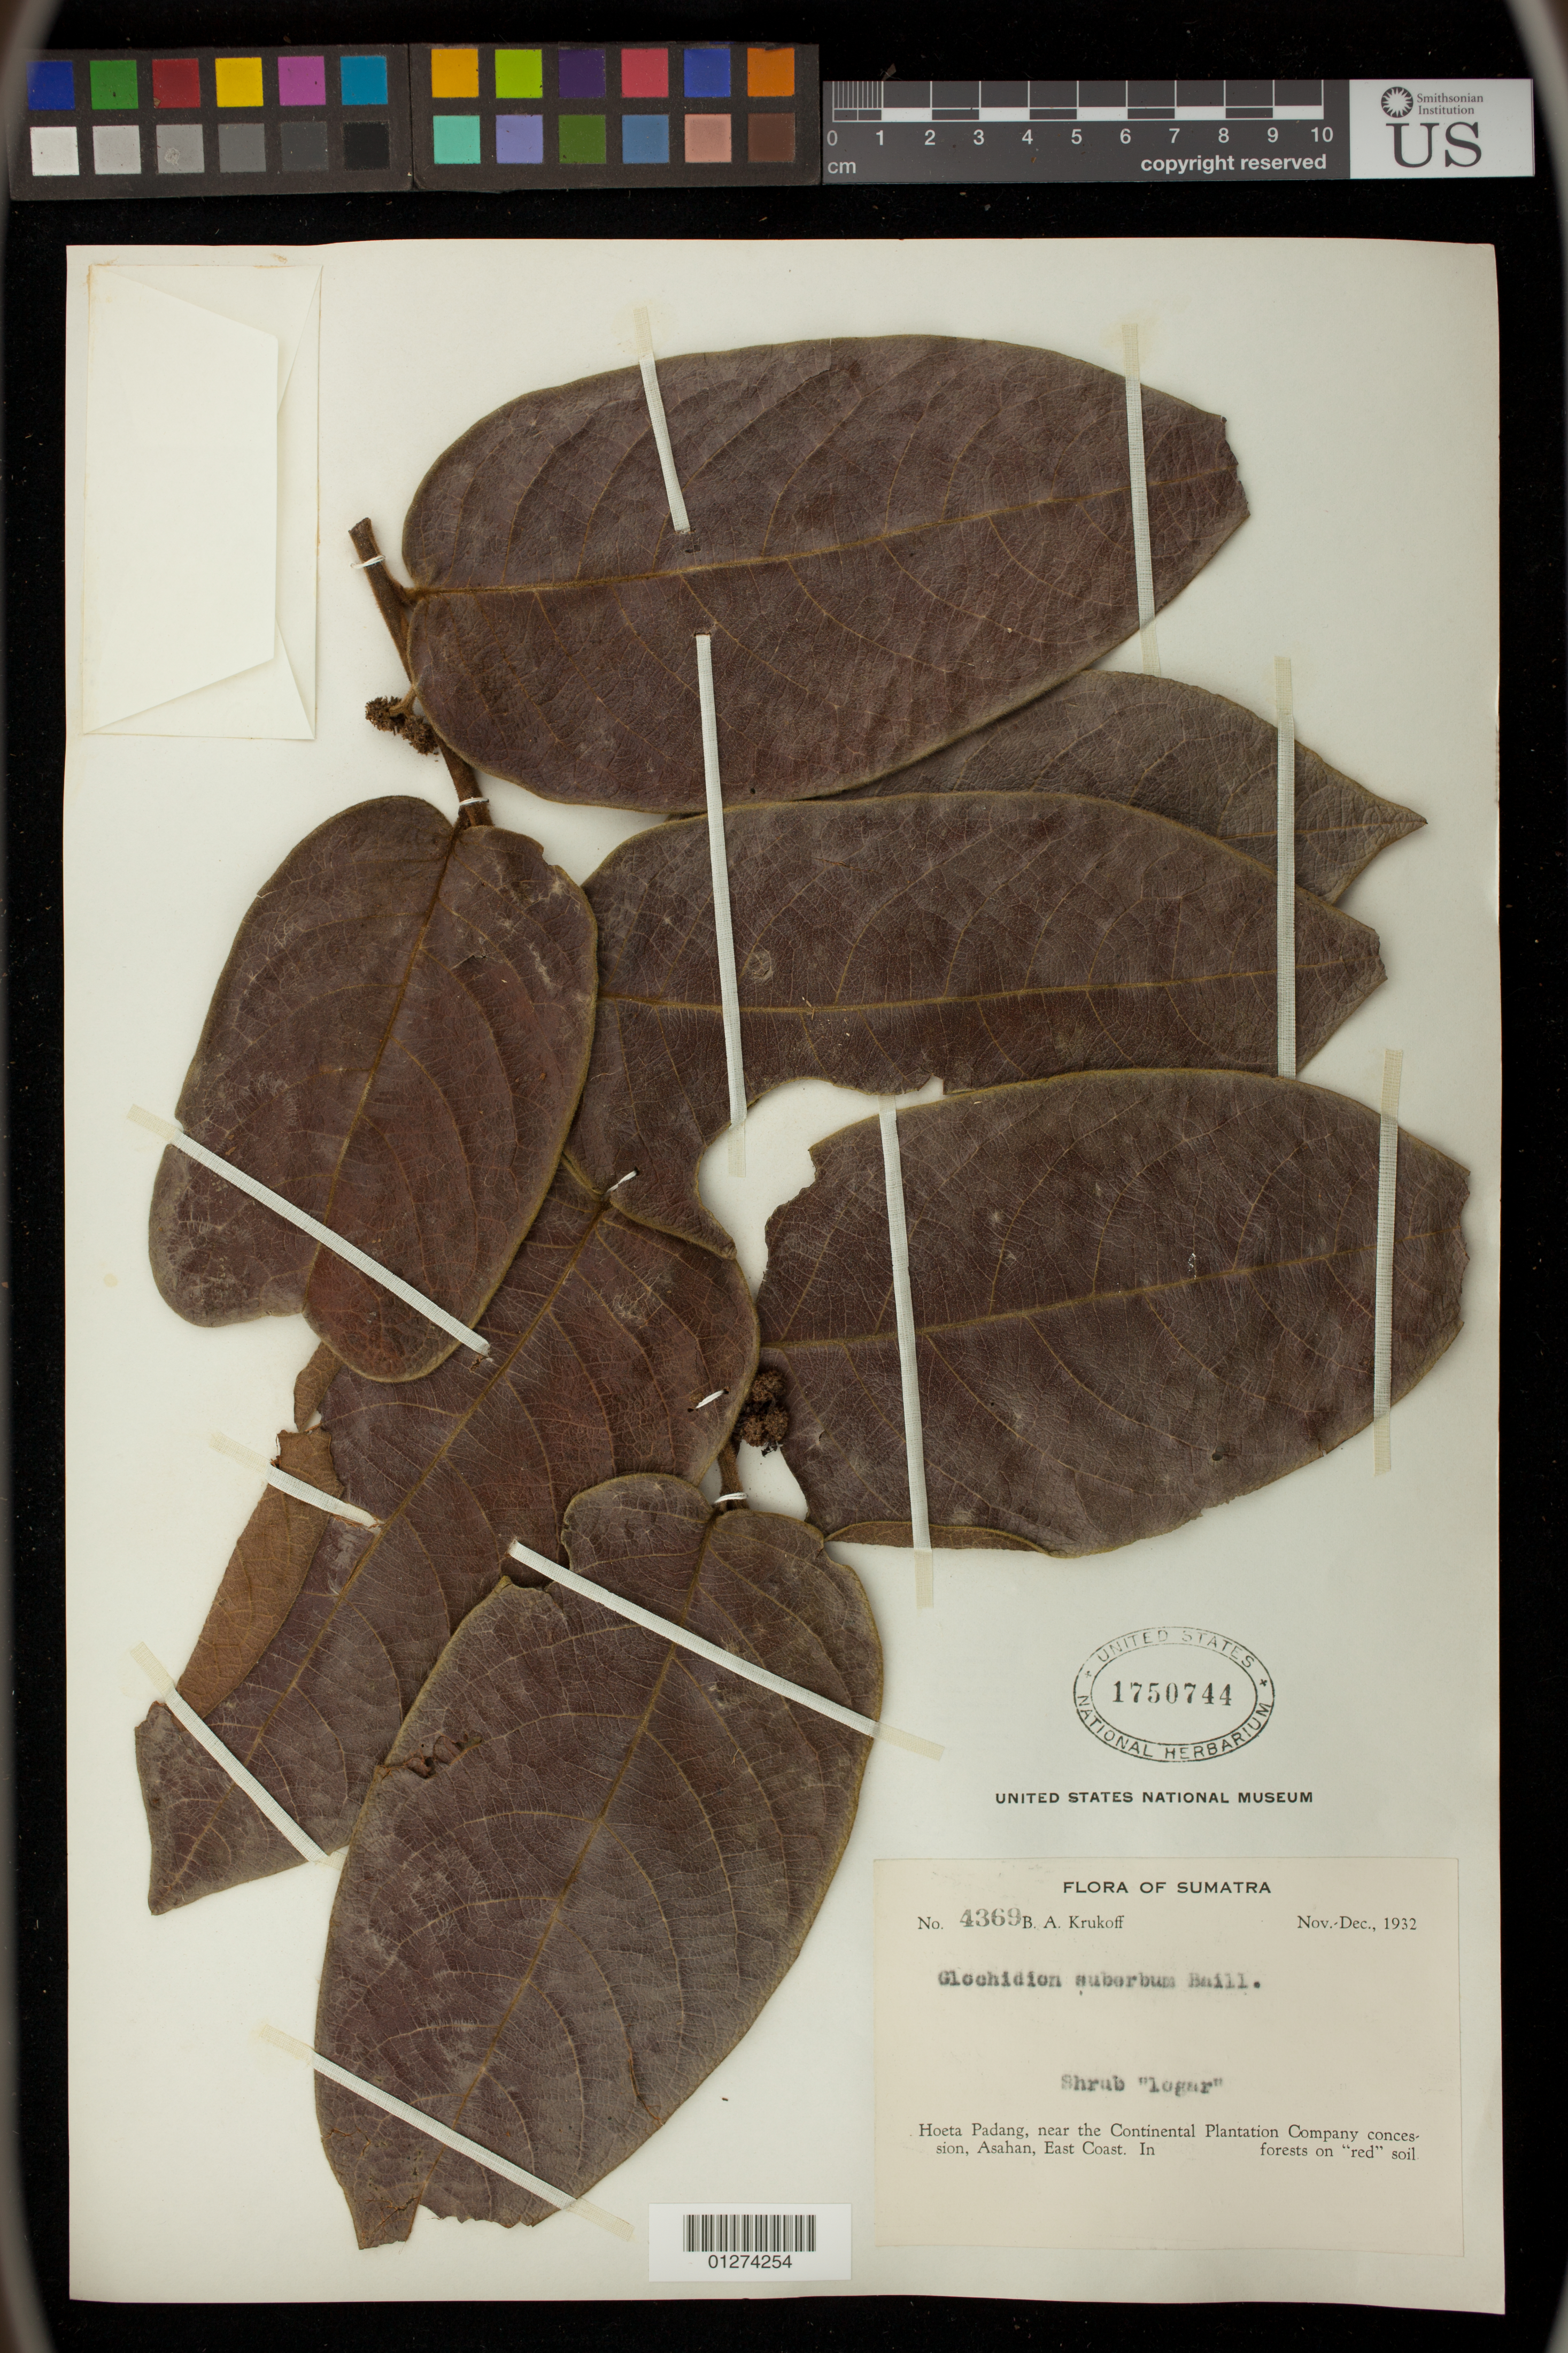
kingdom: Plantae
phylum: Tracheophyta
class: Magnoliopsida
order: Malpighiales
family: Phyllanthaceae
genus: Glochidion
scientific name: Glochidion superbum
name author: Baill.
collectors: B. A. Krukoff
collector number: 4369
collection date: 1932-11/1932-12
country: Indonesia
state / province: Sumatra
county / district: Sumatera Utara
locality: Hoeta Padang, near the Continental Plantation Company concession, Asahan, East Coast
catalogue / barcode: US 1750744